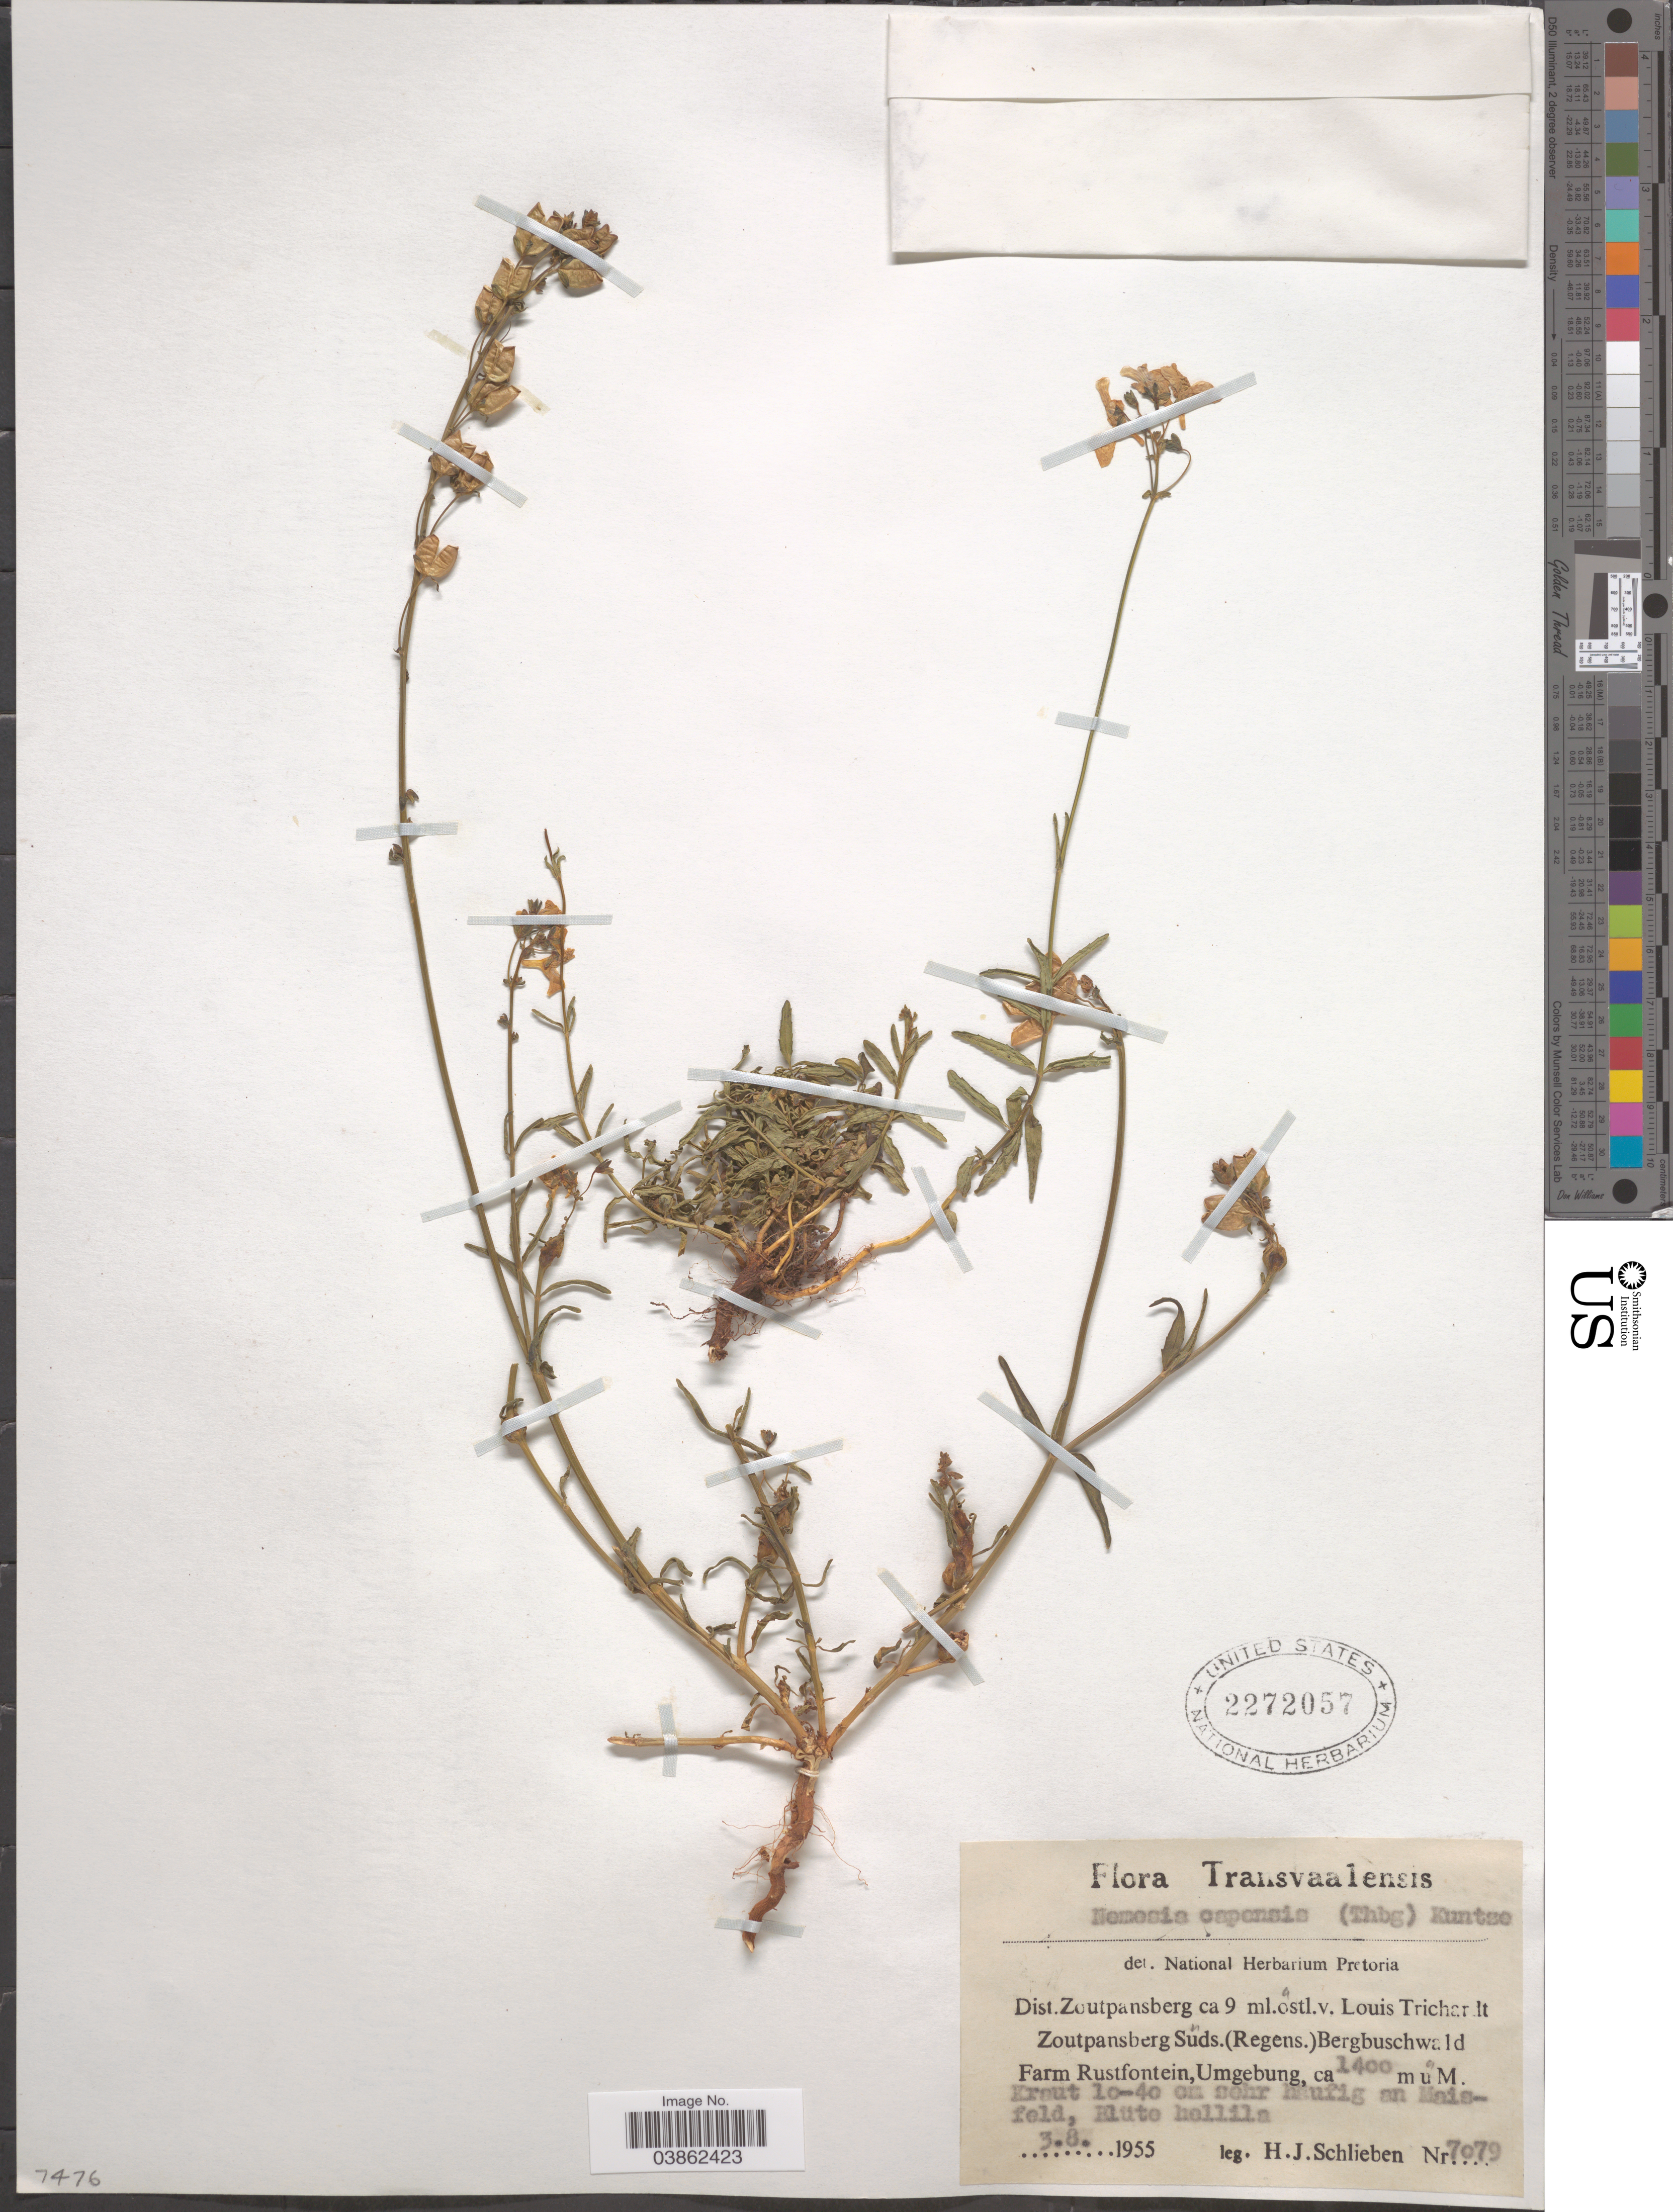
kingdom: Plantae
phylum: Tracheophyta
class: Magnoliopsida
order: Lamiales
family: Scrophulariaceae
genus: Nemesia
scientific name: Nemesia capensis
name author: Kuntze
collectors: H. J. Schlieben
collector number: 7079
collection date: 1955-08-03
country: South Africa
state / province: Limpopo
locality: Transvaalensis. Dist. Zoutpansberg ca 9 ml.ostl.v. Louis Trichardt. Zoutpansberg Süds.(Regens.)Bergbuschwald. Farm Rustfontein, Umgebung.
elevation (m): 1400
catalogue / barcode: US 2272057